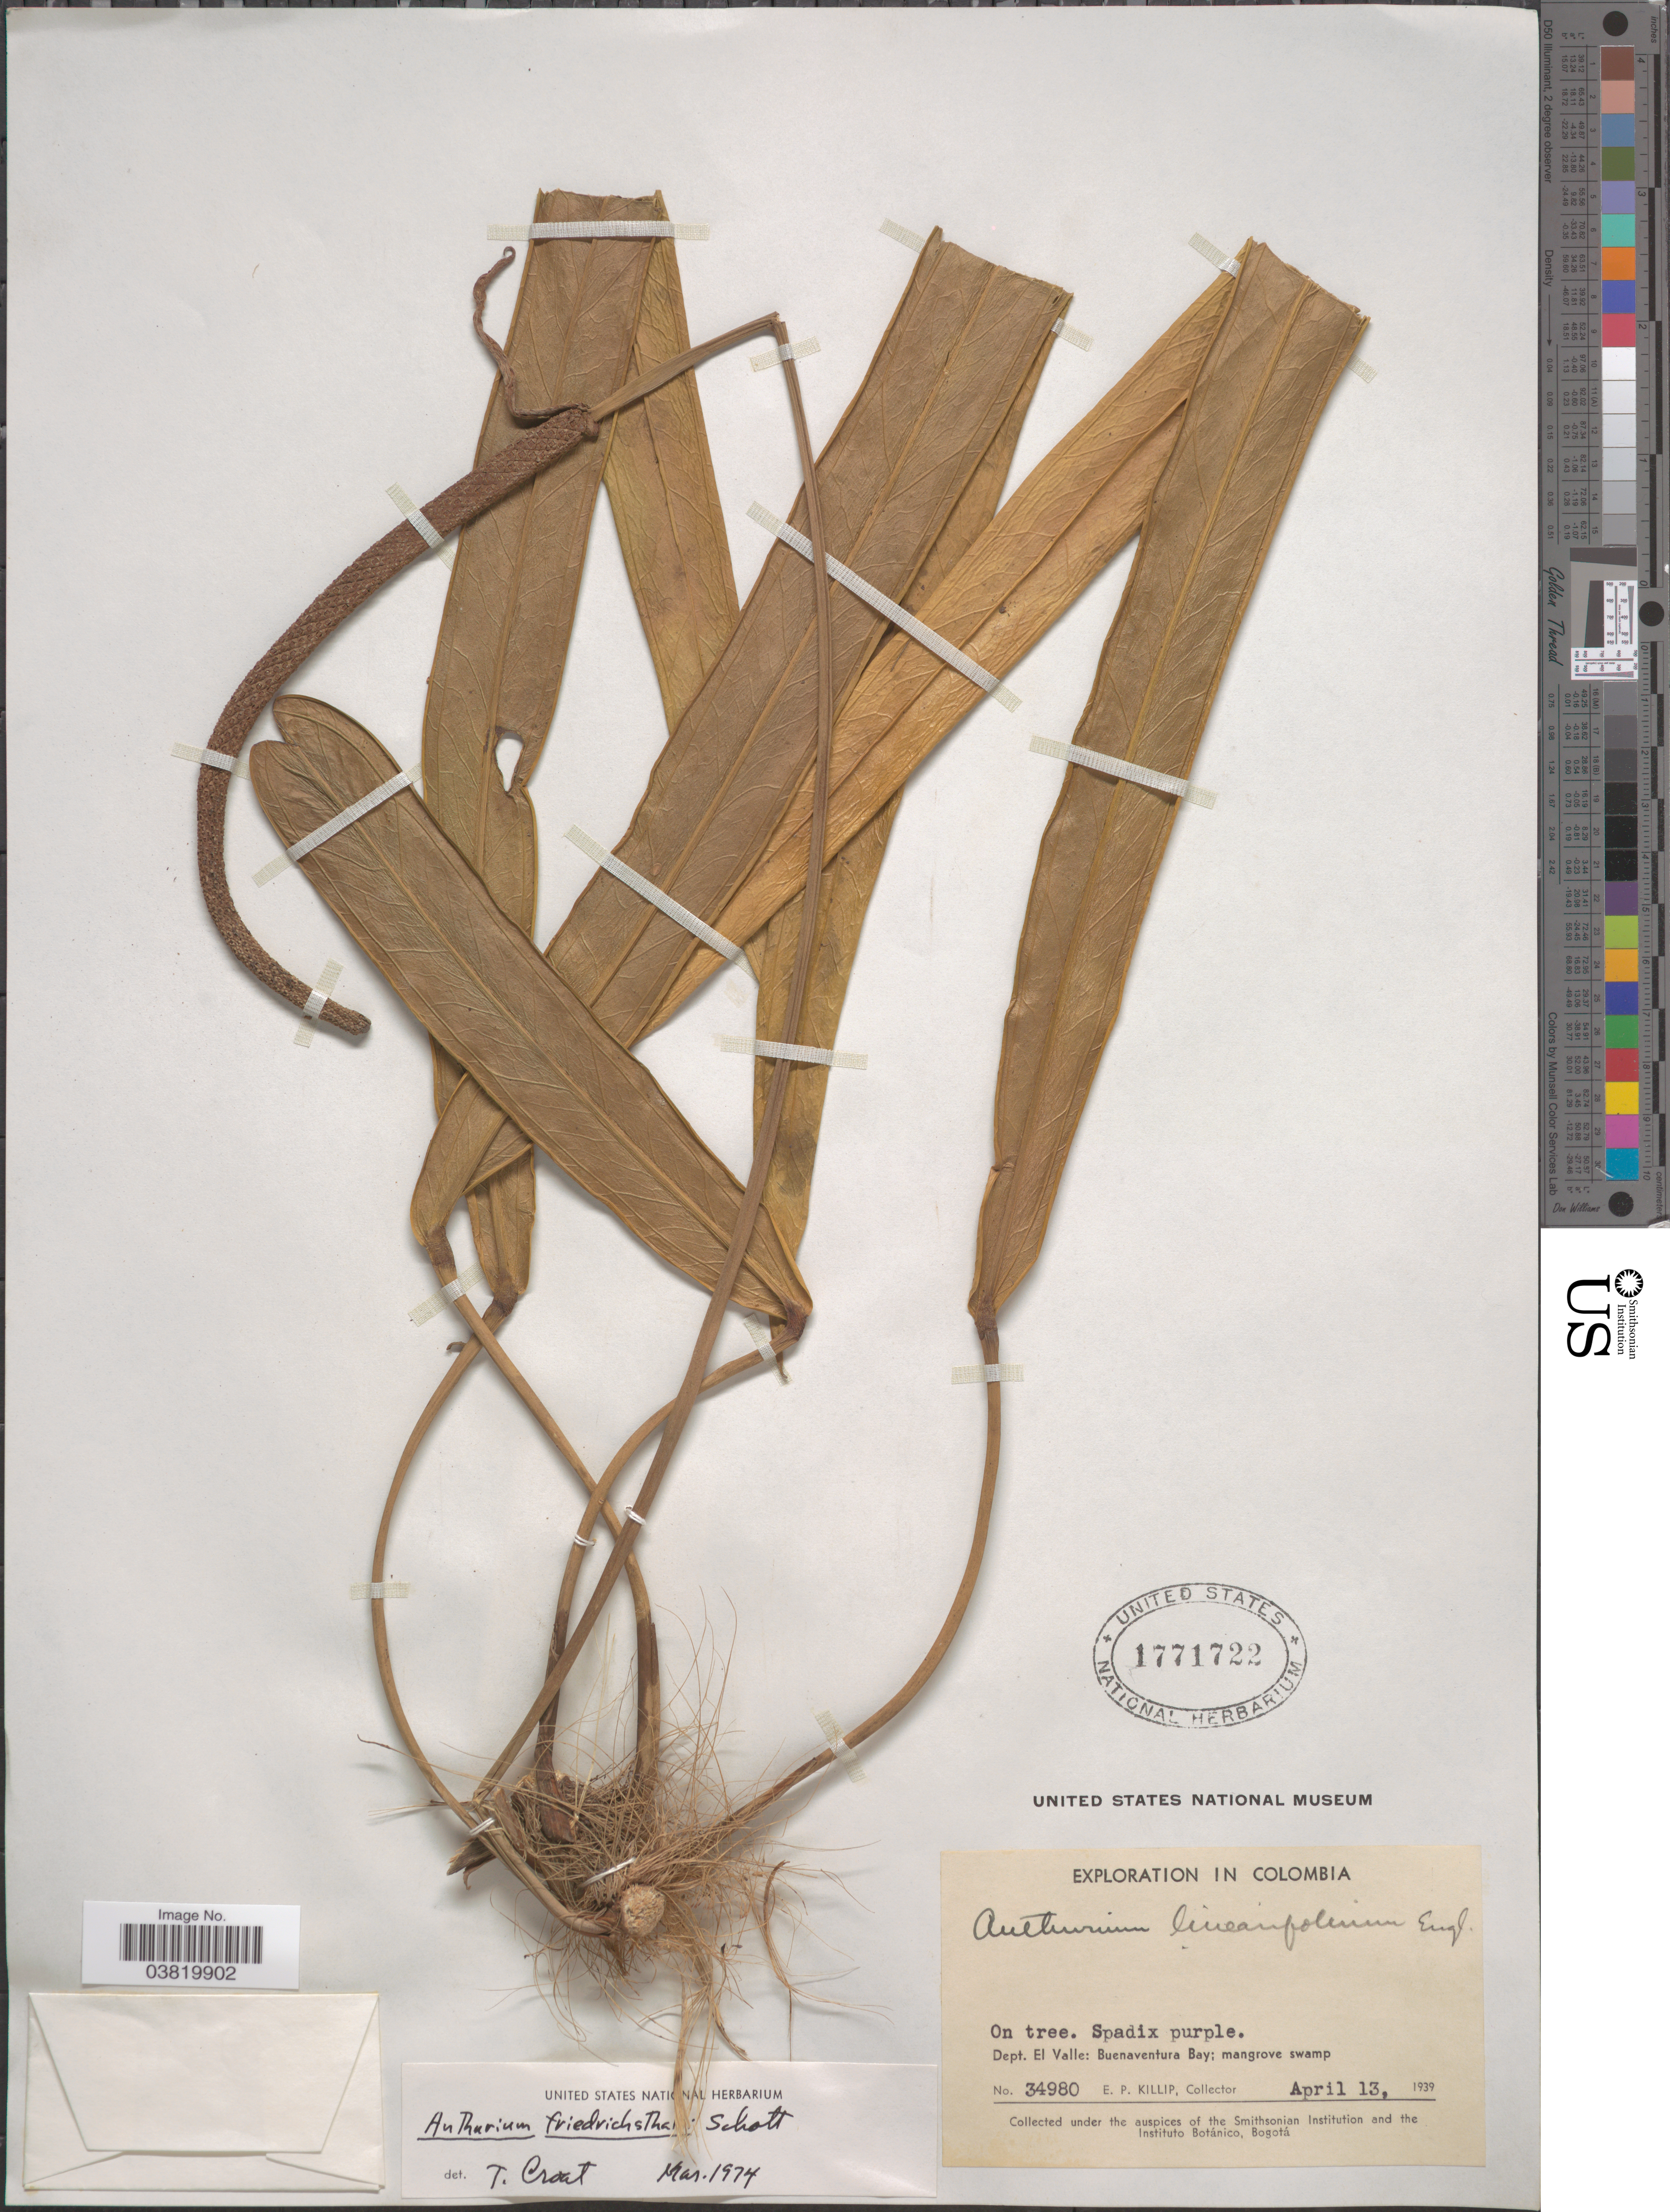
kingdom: Plantae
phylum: Tracheophyta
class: Liliopsida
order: Alismatales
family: Araceae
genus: Anthurium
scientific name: Anthurium friedrichsthalii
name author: Schott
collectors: E. P. Killip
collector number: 34980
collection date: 1939-04-13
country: Colombia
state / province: Valle del Cauca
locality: Dept. El Valle: Buenaventura Bay.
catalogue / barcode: US 1771722